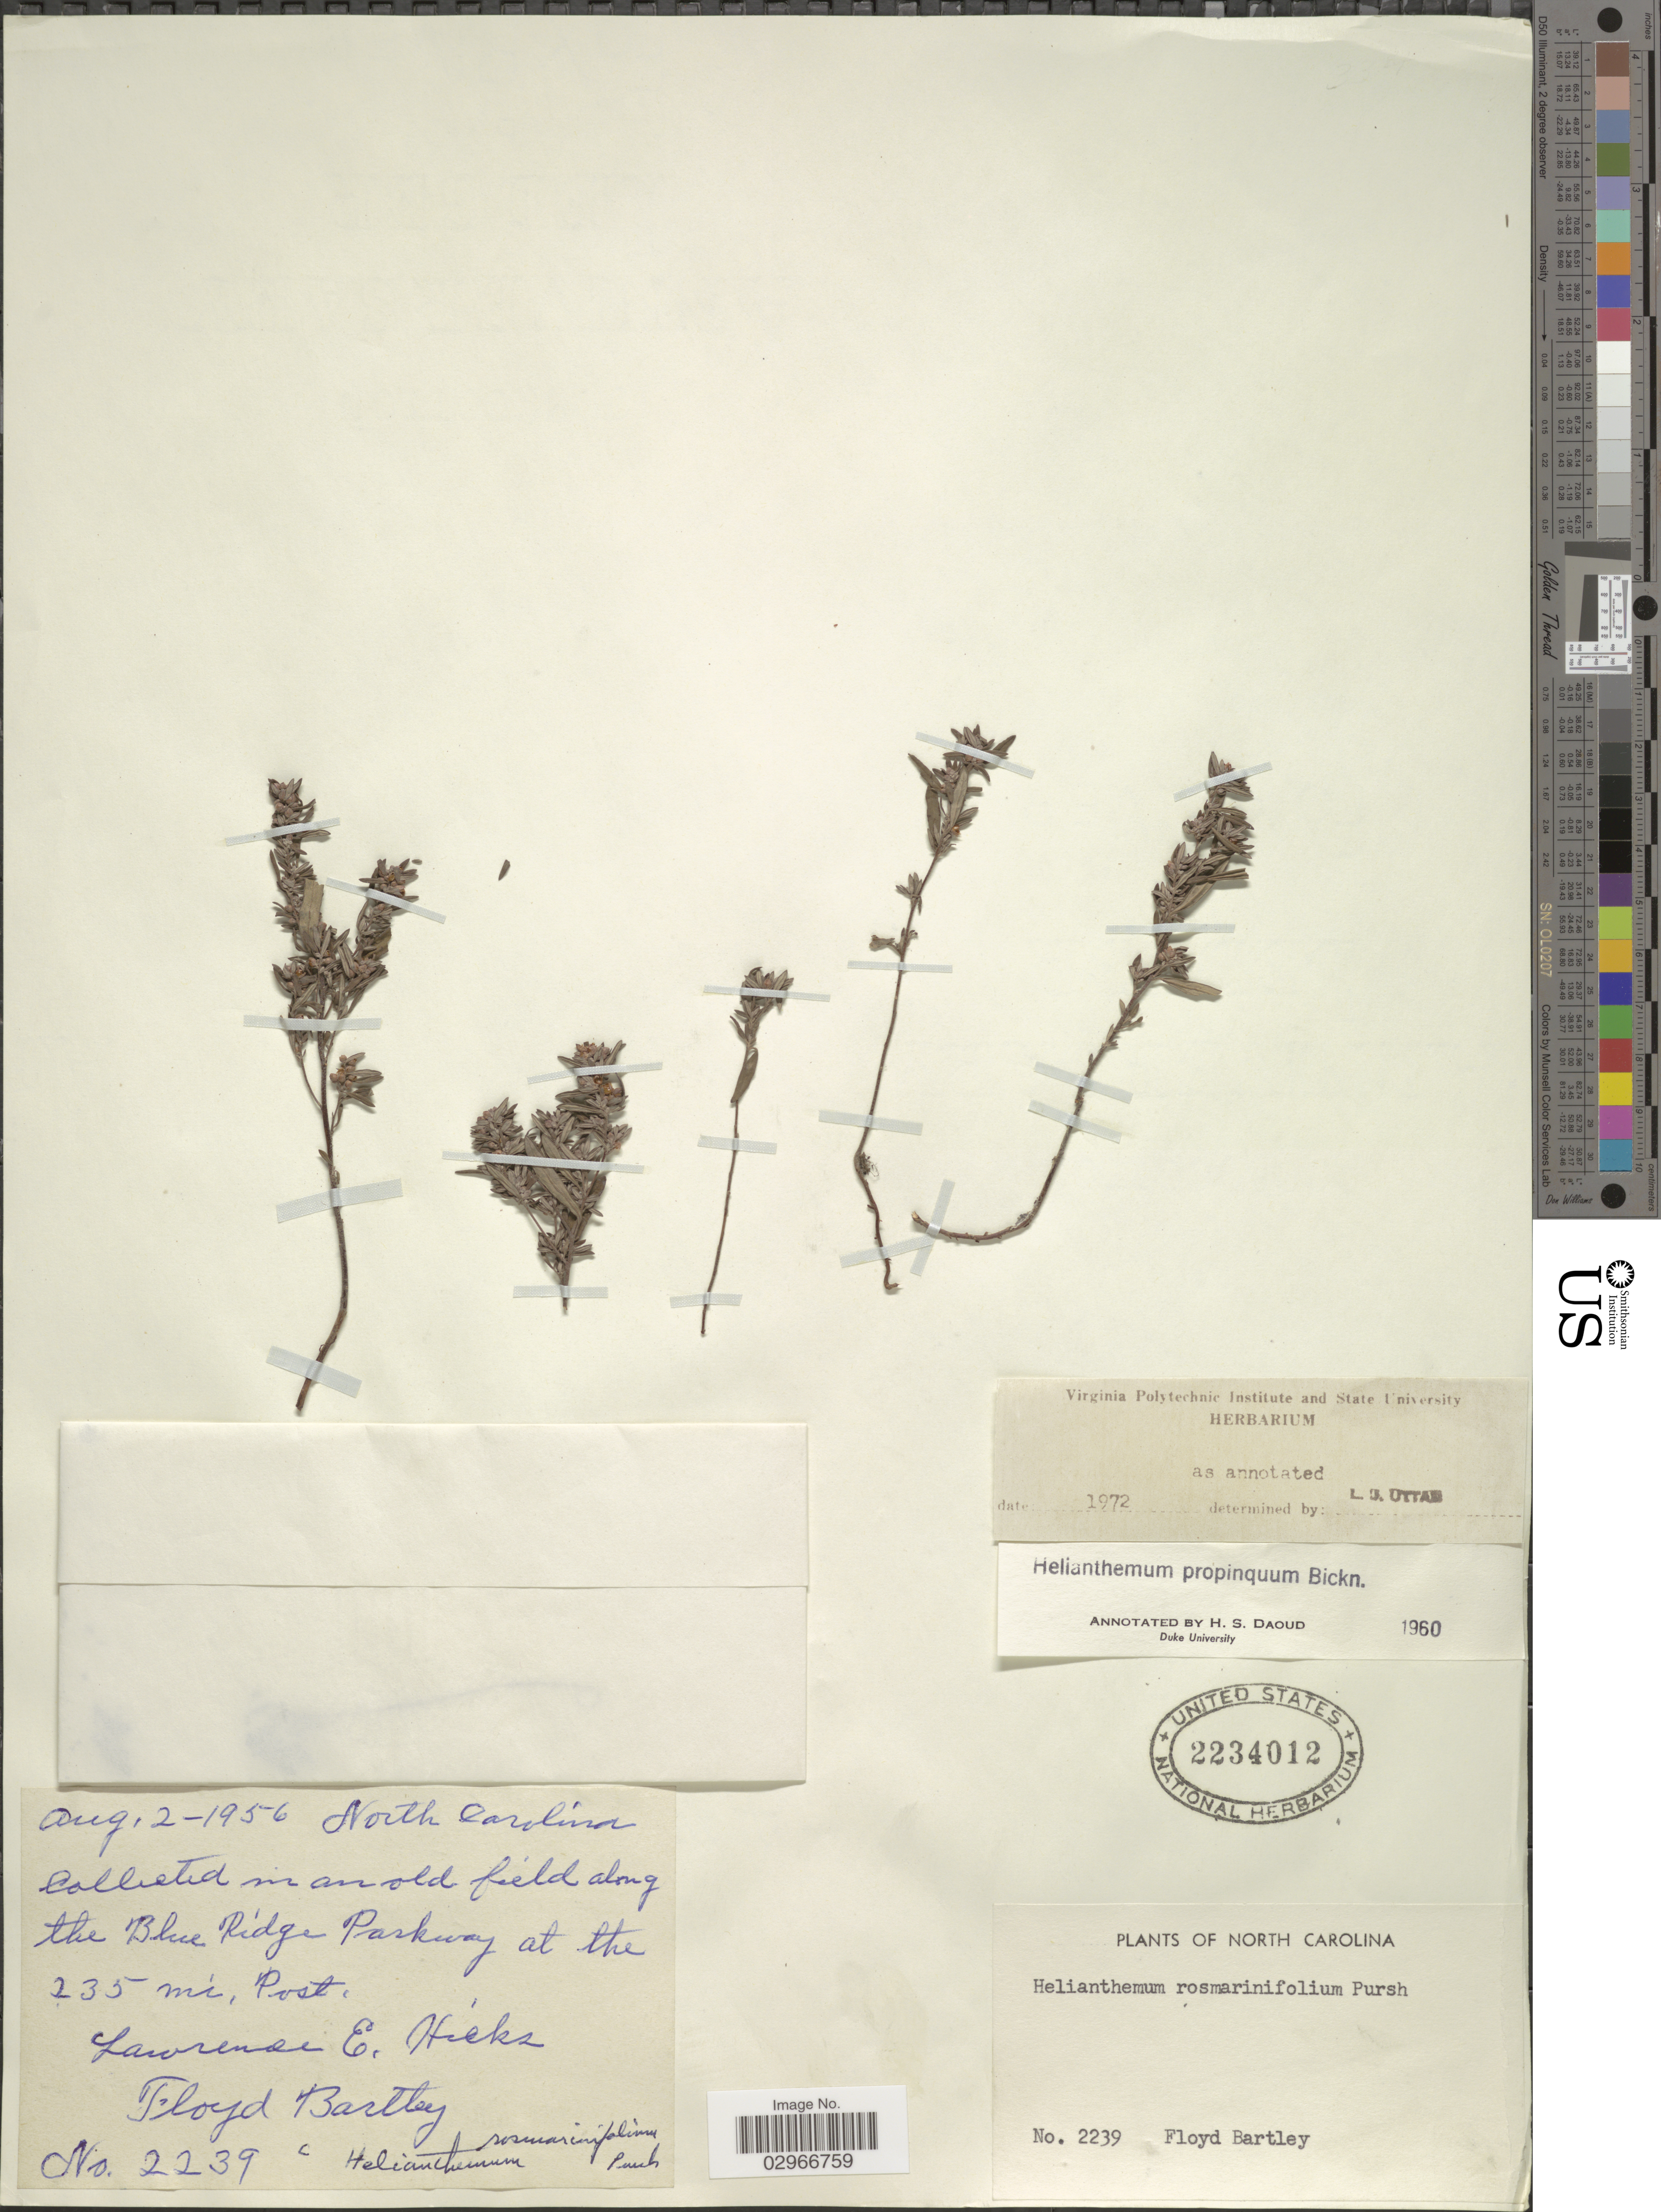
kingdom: Plantae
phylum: Tracheophyta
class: Magnoliopsida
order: Malvales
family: Cistaceae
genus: Helianthemum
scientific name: Helianthemum propinquum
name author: E.P. Bicknell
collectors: F. Bartley & L. E. Hicks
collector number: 2239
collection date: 1956-08-02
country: United States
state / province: North Carolina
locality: In an old field along the Blue Ridge Parkway at the 235 mi. Post.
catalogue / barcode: US 2234012